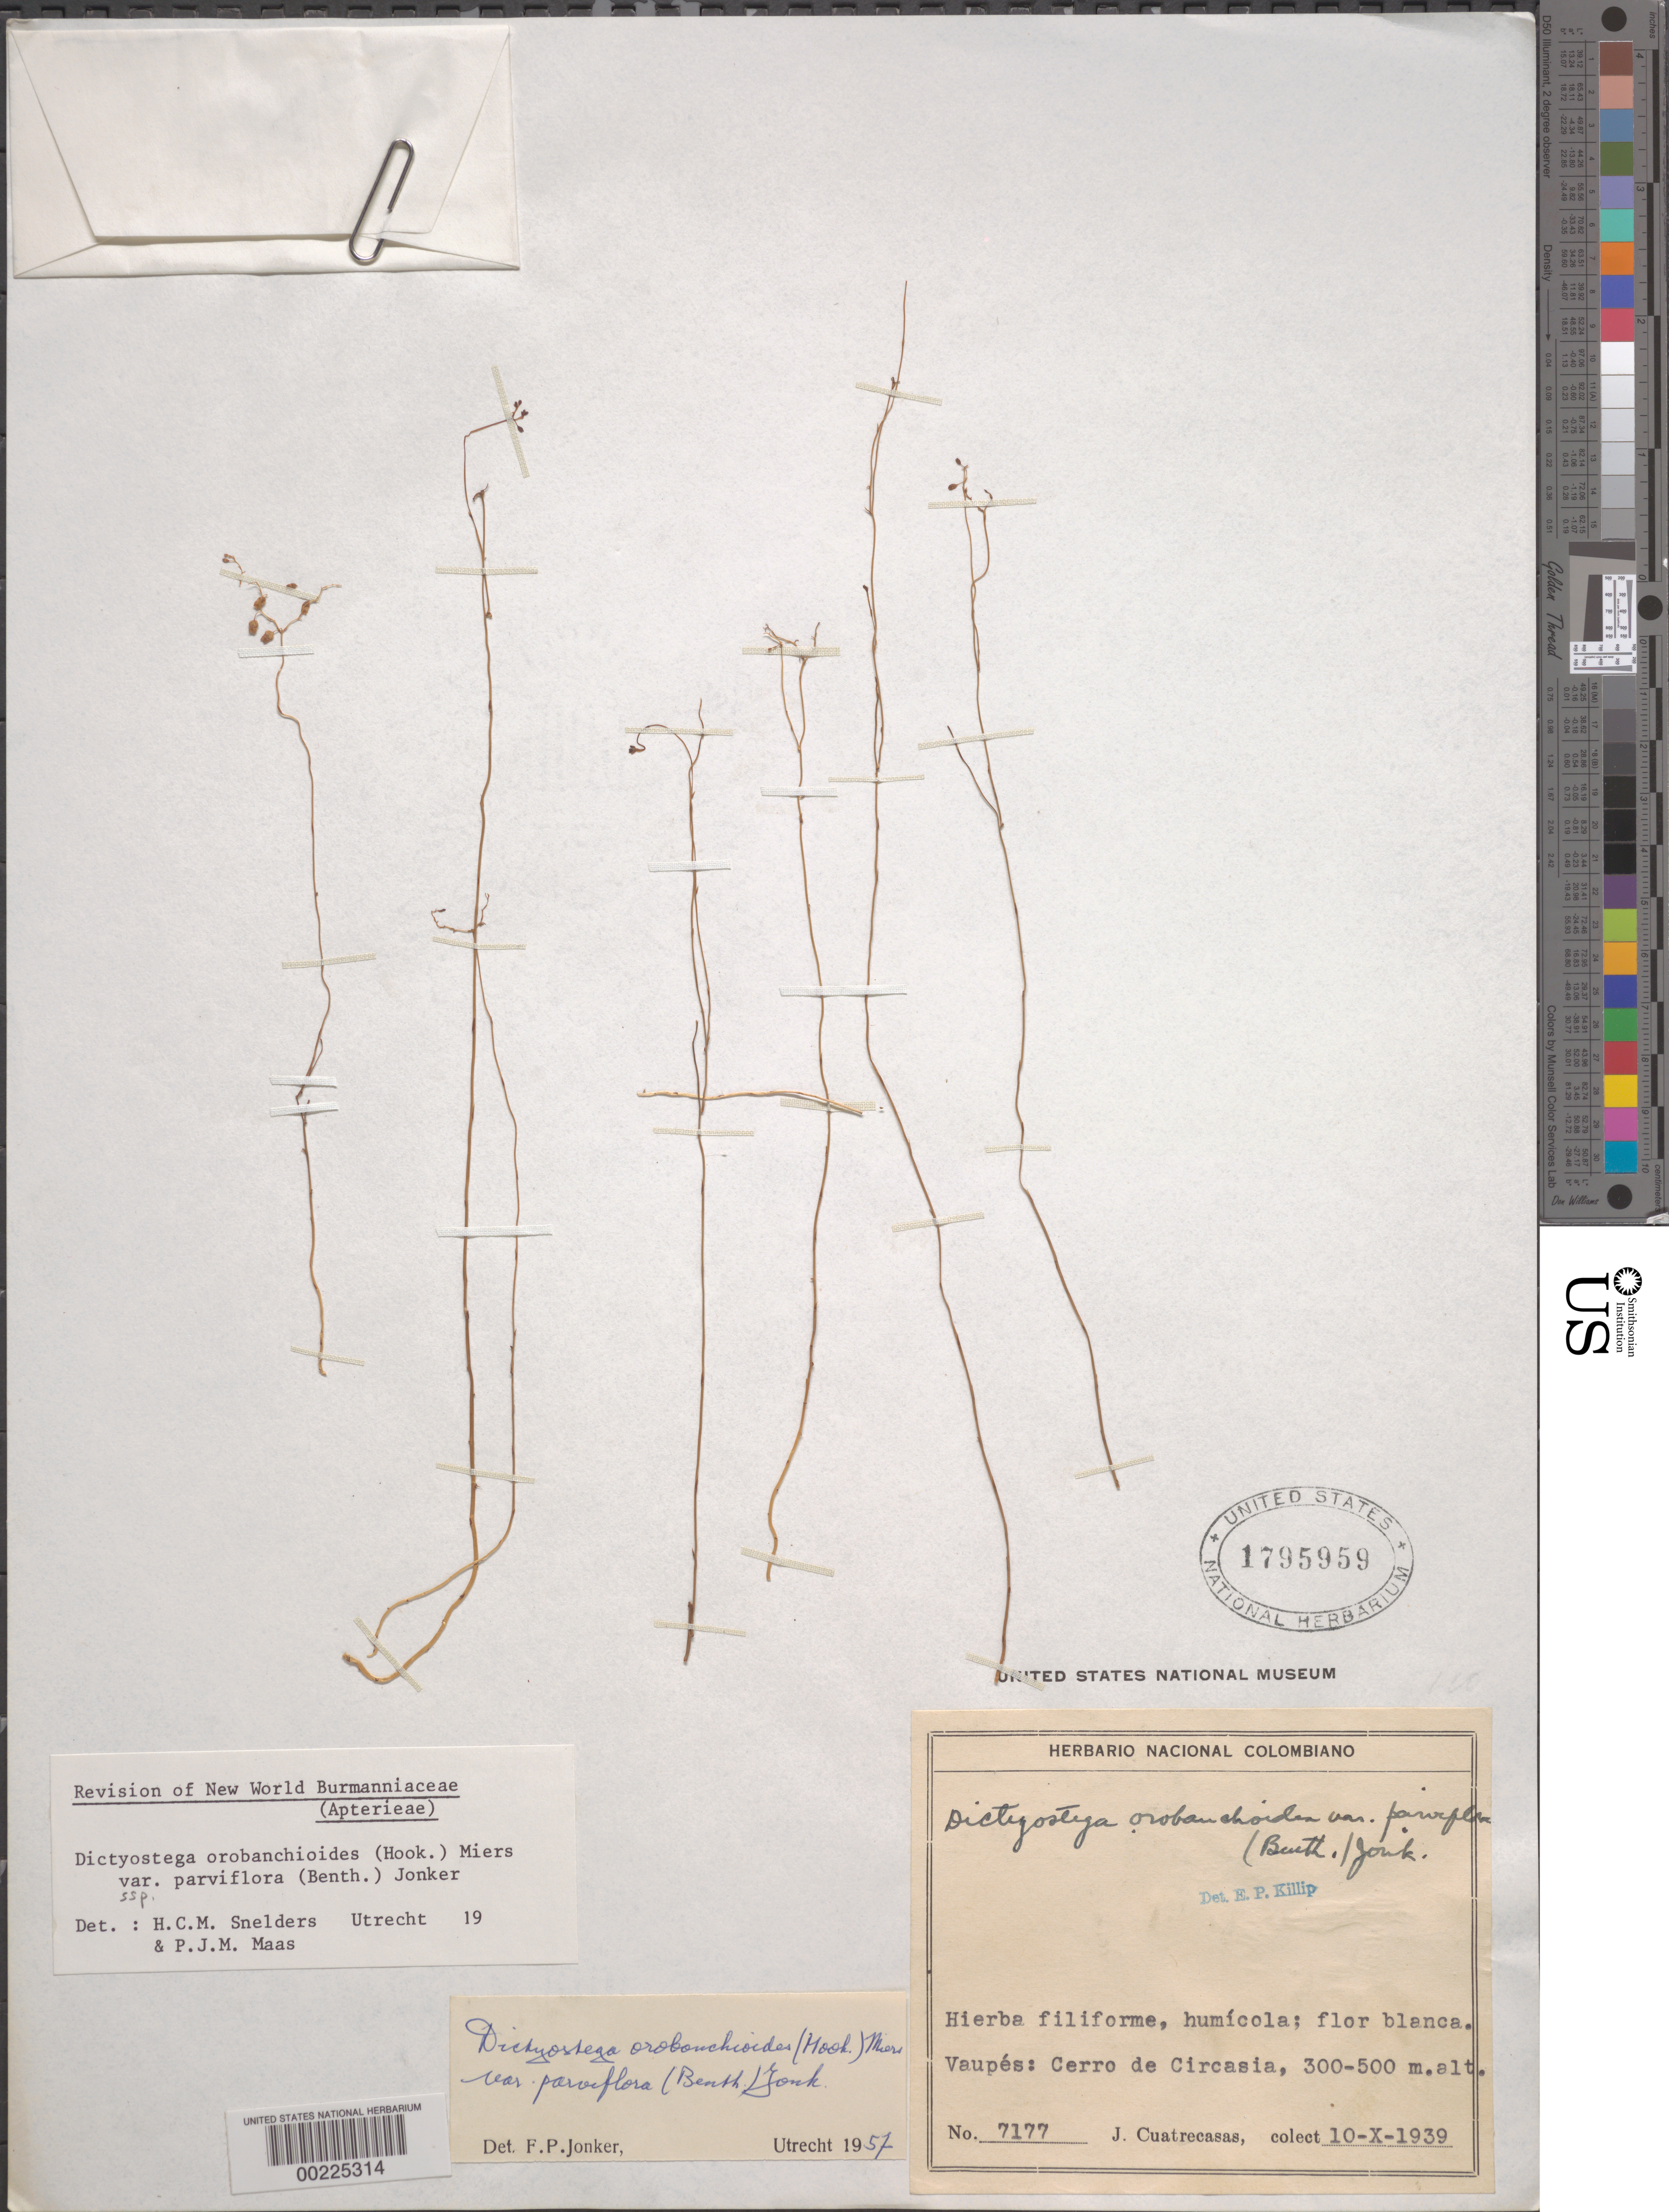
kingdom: Plantae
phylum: Tracheophyta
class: Liliopsida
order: Dioscoreales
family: Burmanniaceae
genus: Dictyostega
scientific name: Dictyostega orobanchoides subsp. parviflora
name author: (Benth.) Snelders & Maas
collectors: J. Cuatrecasas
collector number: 7177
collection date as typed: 10 Oct 1939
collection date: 1939-10-10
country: Colombia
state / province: Vaupés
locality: Cerro de circasia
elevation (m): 300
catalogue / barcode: US 1795959